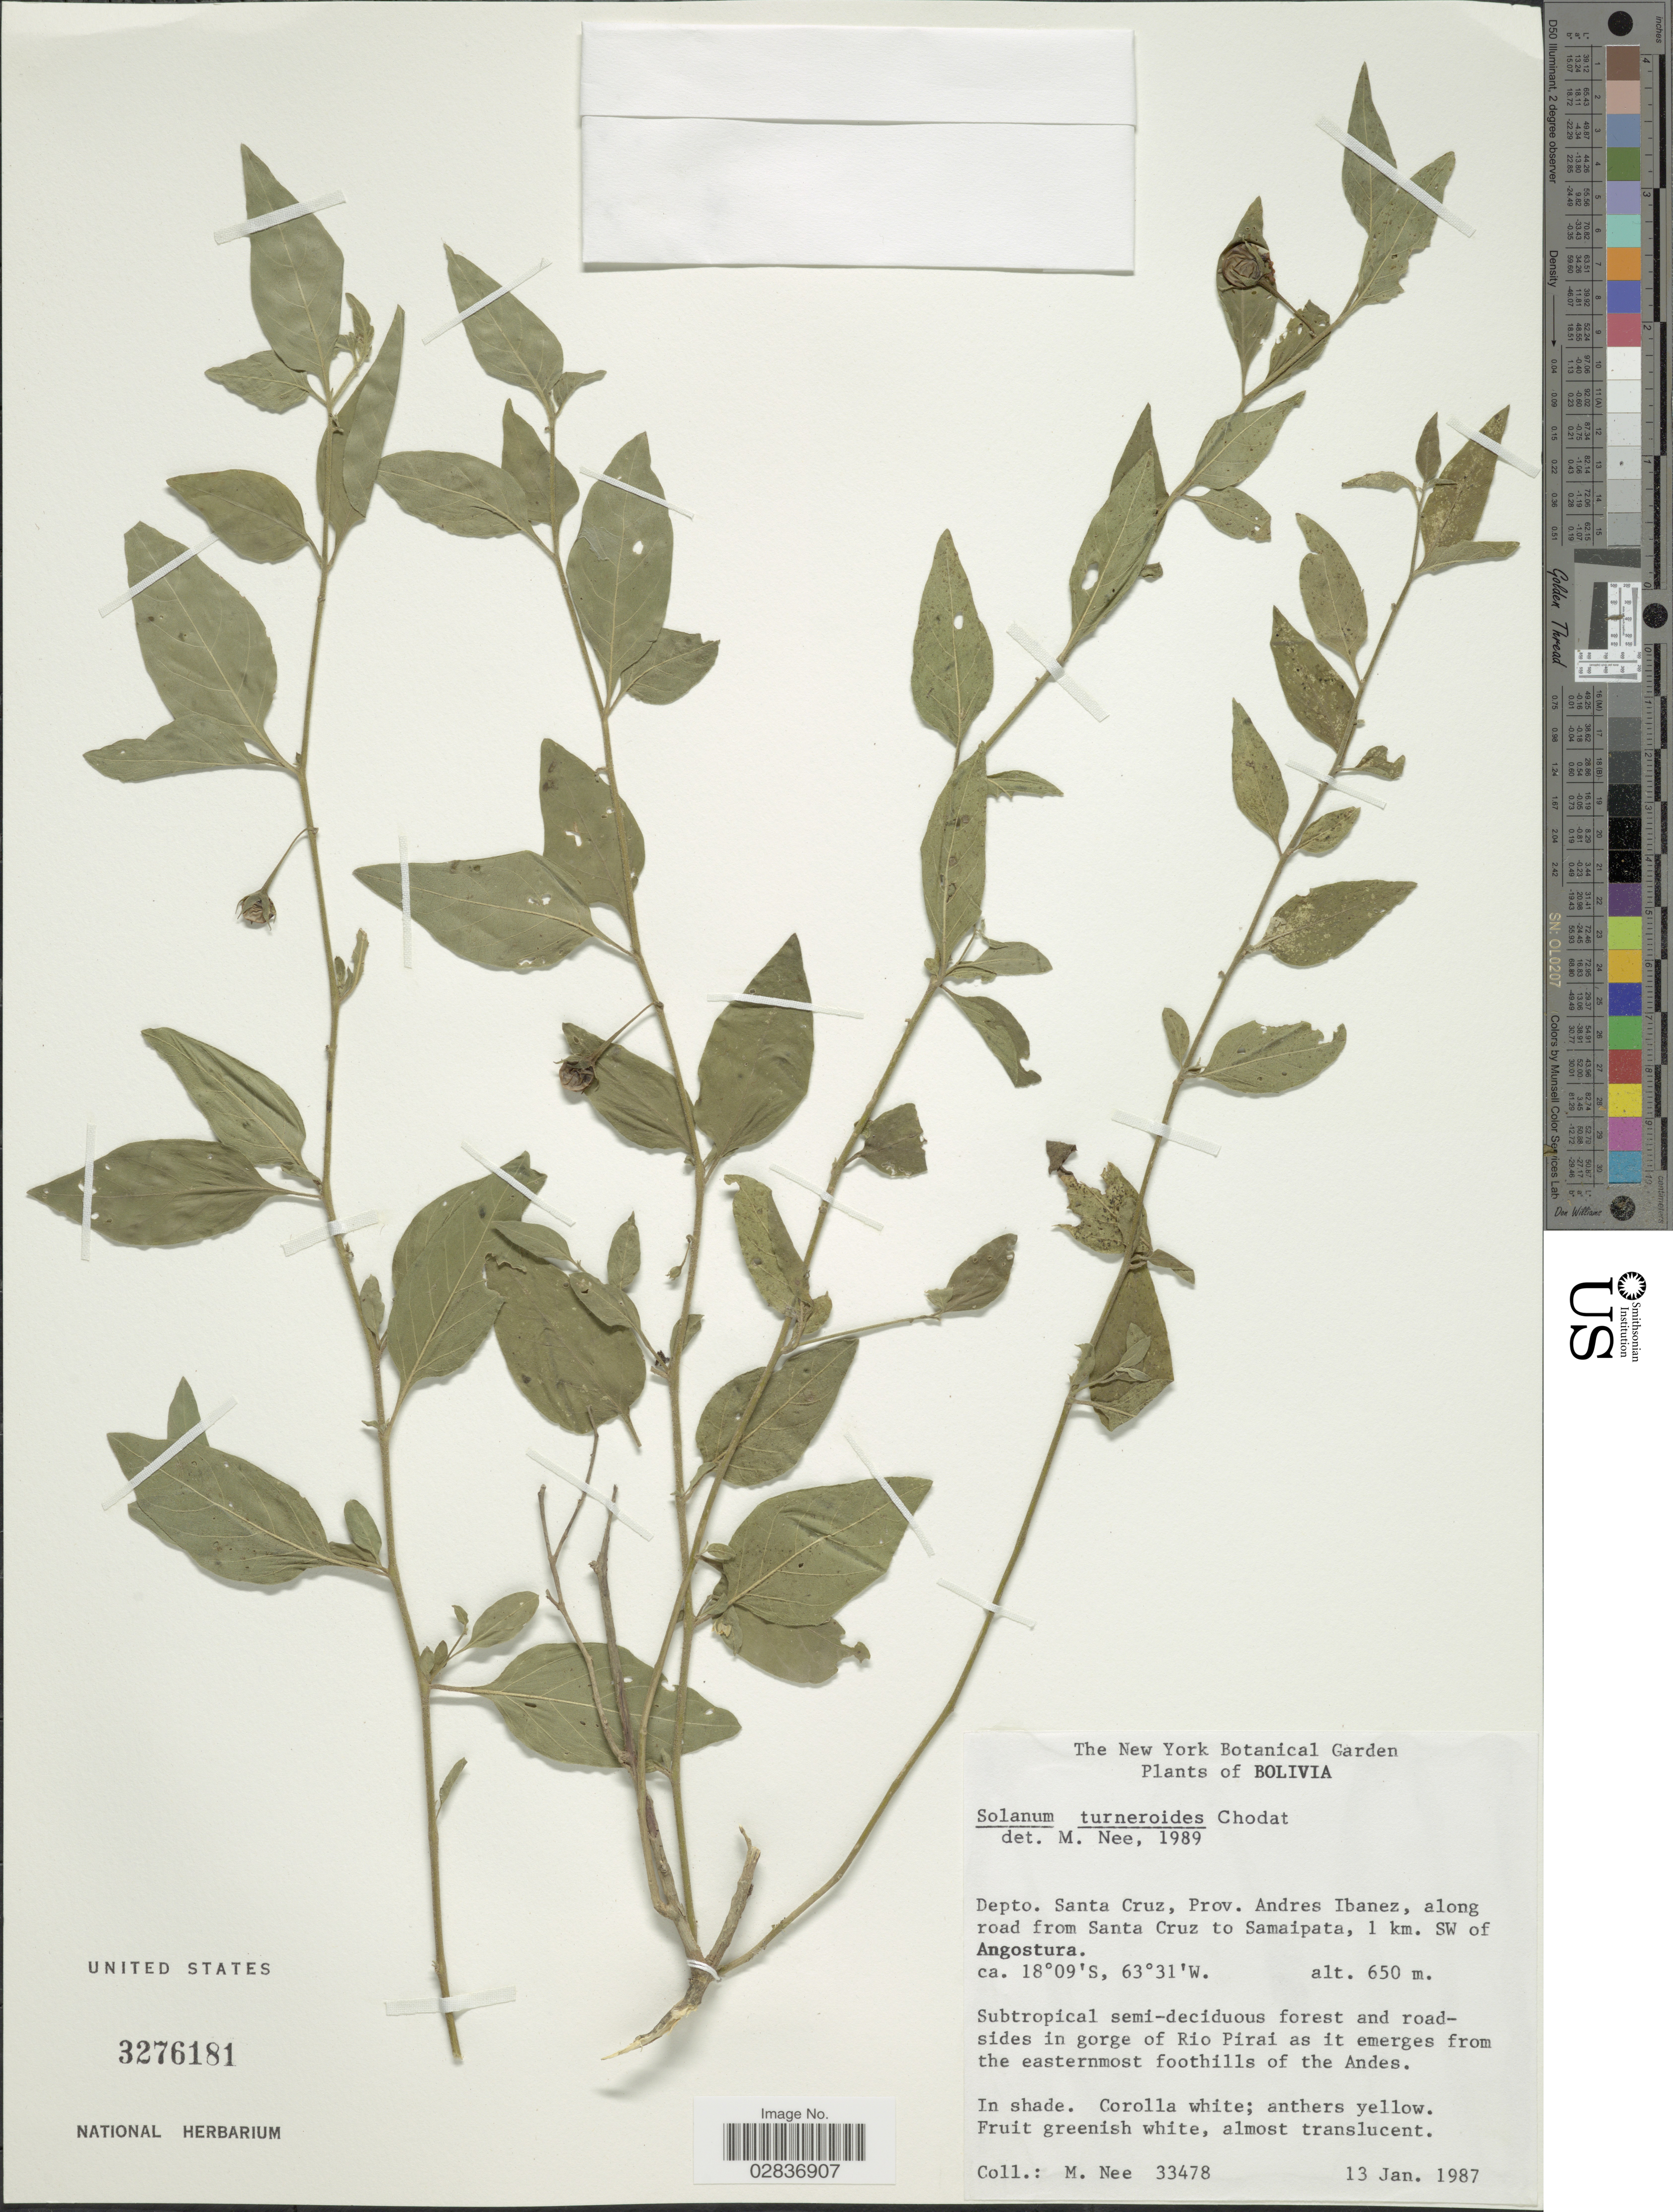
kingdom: Plantae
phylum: Tracheophyta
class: Magnoliopsida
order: Solanales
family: Solanaceae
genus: Solanum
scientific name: Solanum turneroides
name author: Chodat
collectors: M. Nee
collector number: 33478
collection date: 1987-01-13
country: Bolivia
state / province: Santa Cruz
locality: Depto. Santa Cruz, Prov. Andes Ibanez, along road from Santa Cruz to Samaipata, 1 km. SW of Angostura. Subtropical semi-deciduous forest and road-sides in gorge of Rio Pirai as it emerges from the easternmost foothills of the Andes.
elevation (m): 650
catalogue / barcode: US 3276181